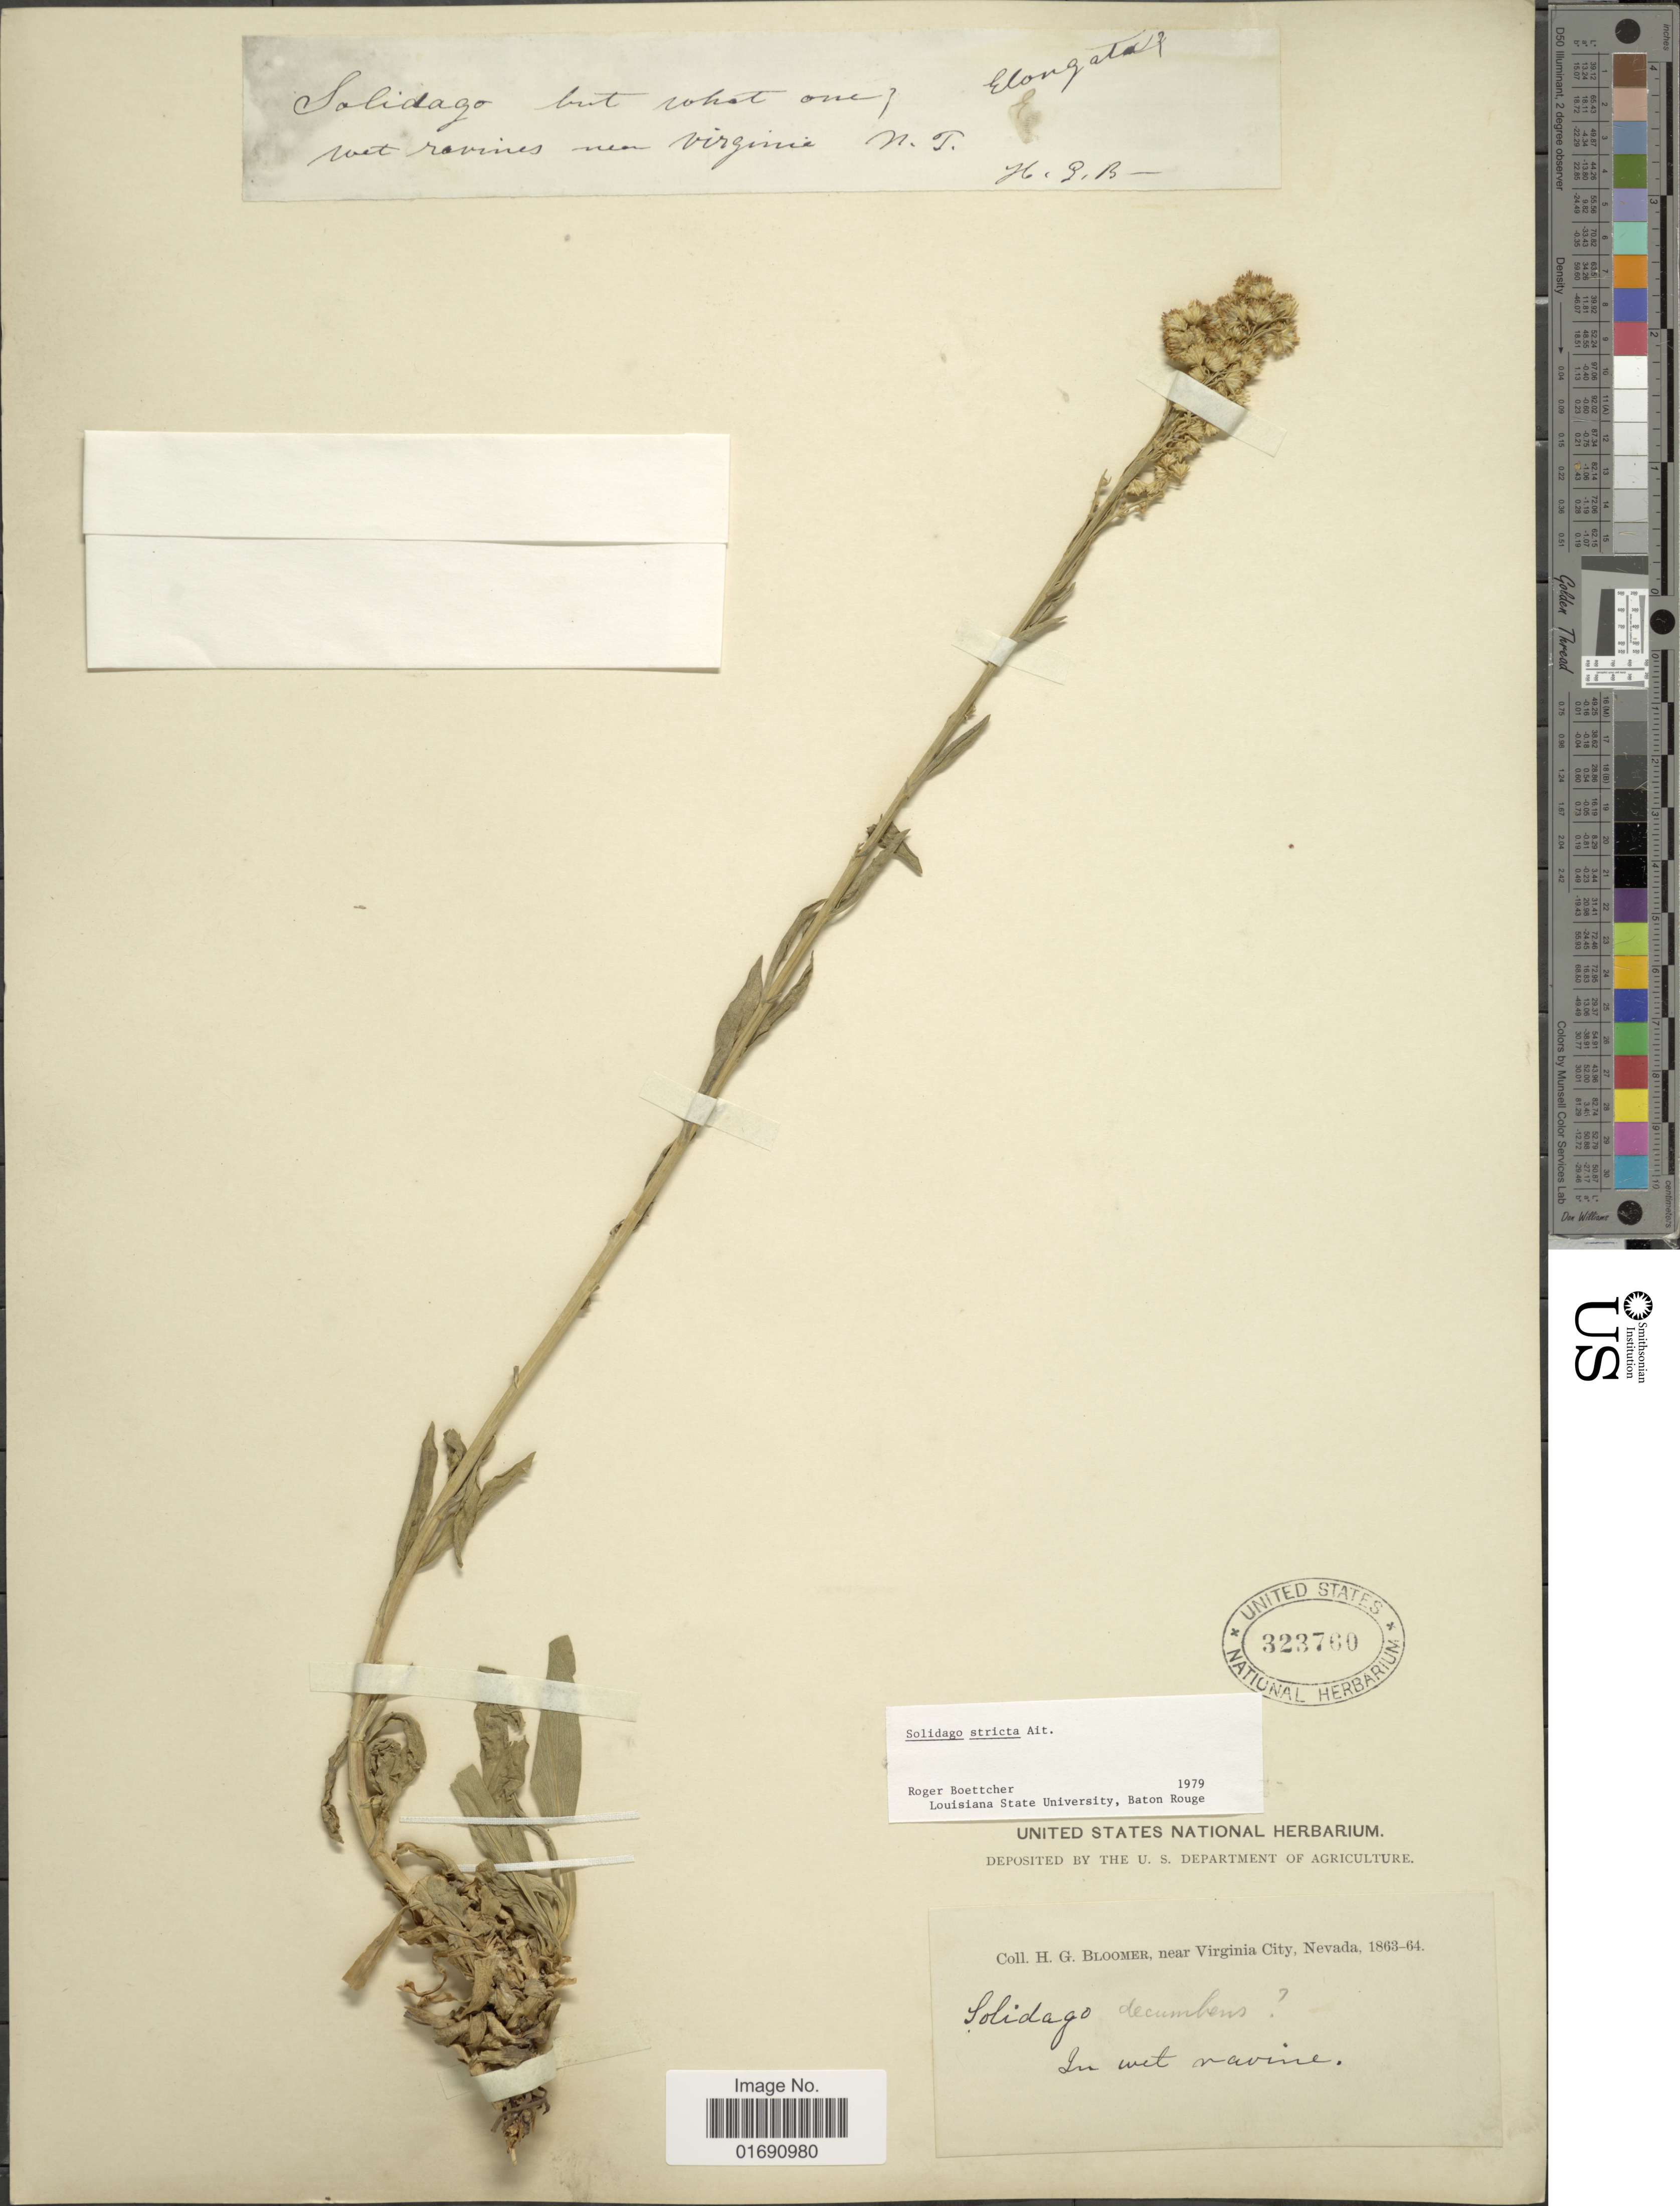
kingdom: Plantae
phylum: Tracheophyta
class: Magnoliopsida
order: Asterales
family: Asteraceae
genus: Solidago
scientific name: Solidago stricta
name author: Aiton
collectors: H. Bloomer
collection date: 1863/1864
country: United States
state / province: Nevada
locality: Near Virginia City, Nevada, In wet ravine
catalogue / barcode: US 323760